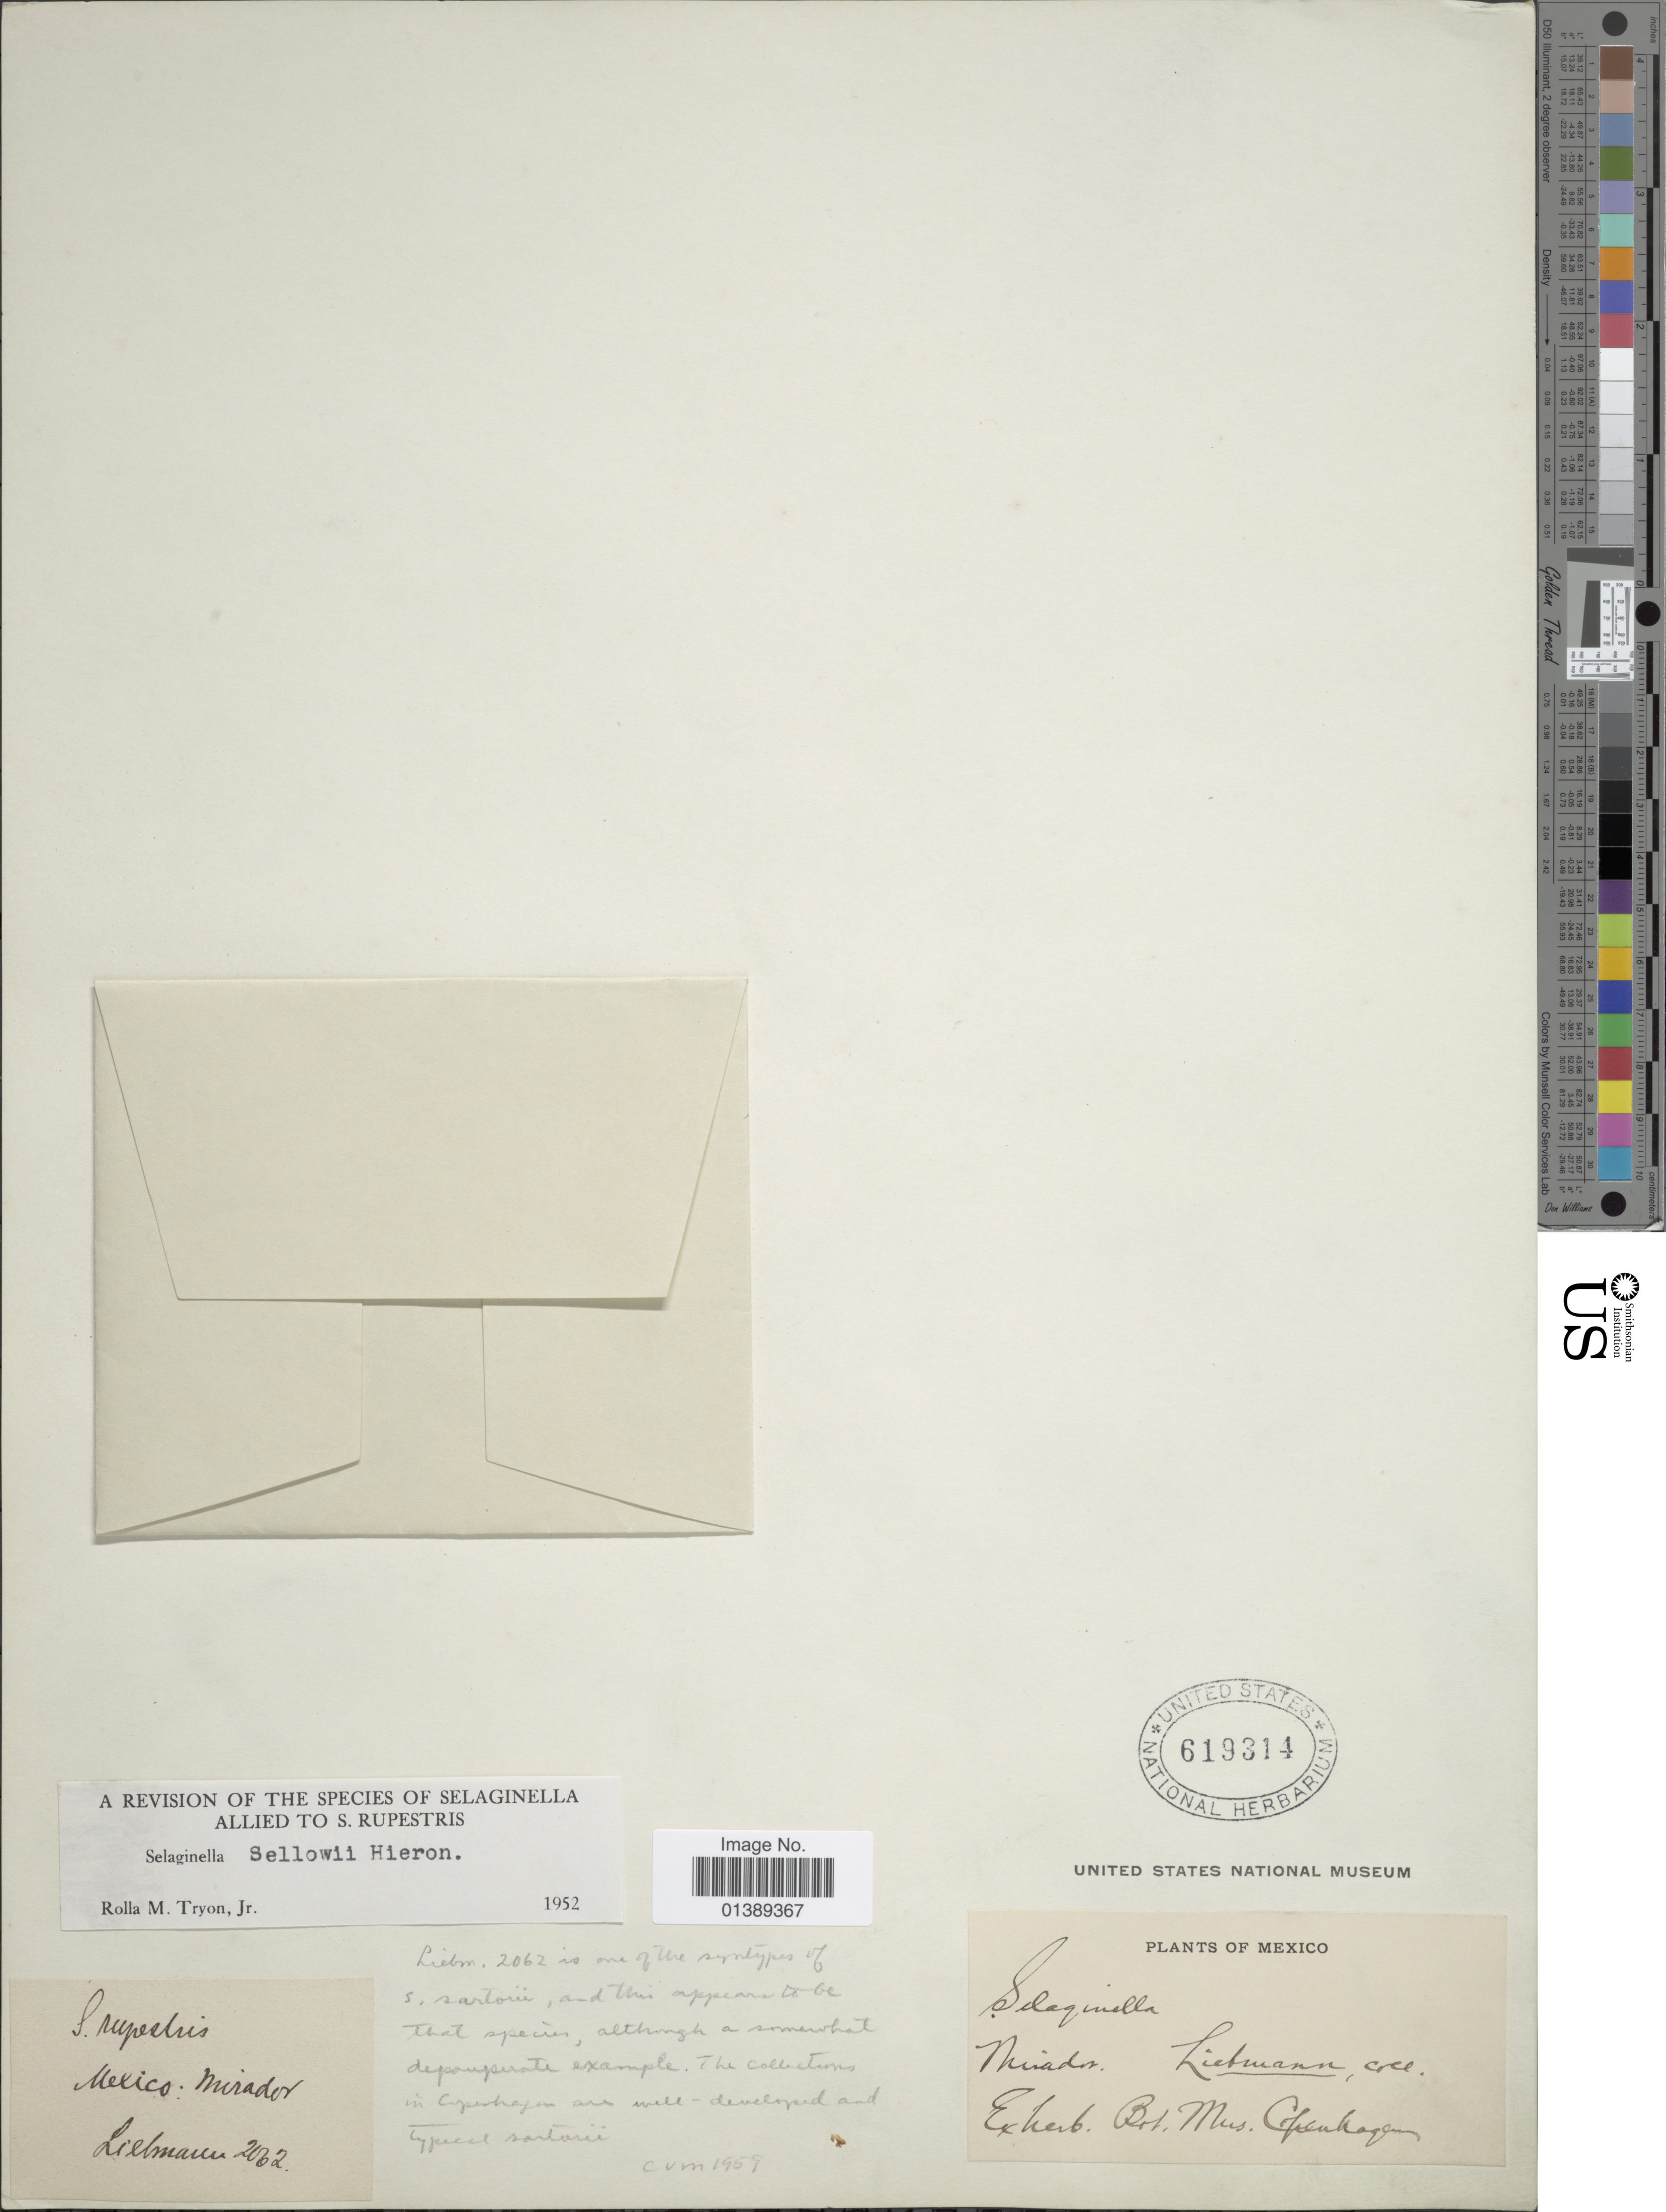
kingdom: Plantae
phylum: Tracheophyta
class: Lycopodiopsida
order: Selaginellales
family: Selaginellaceae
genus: Selaginella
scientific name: Selaginella sellowii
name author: Hieron.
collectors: Liebmann, --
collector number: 2062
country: Mexico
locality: Mirador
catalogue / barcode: US 619314